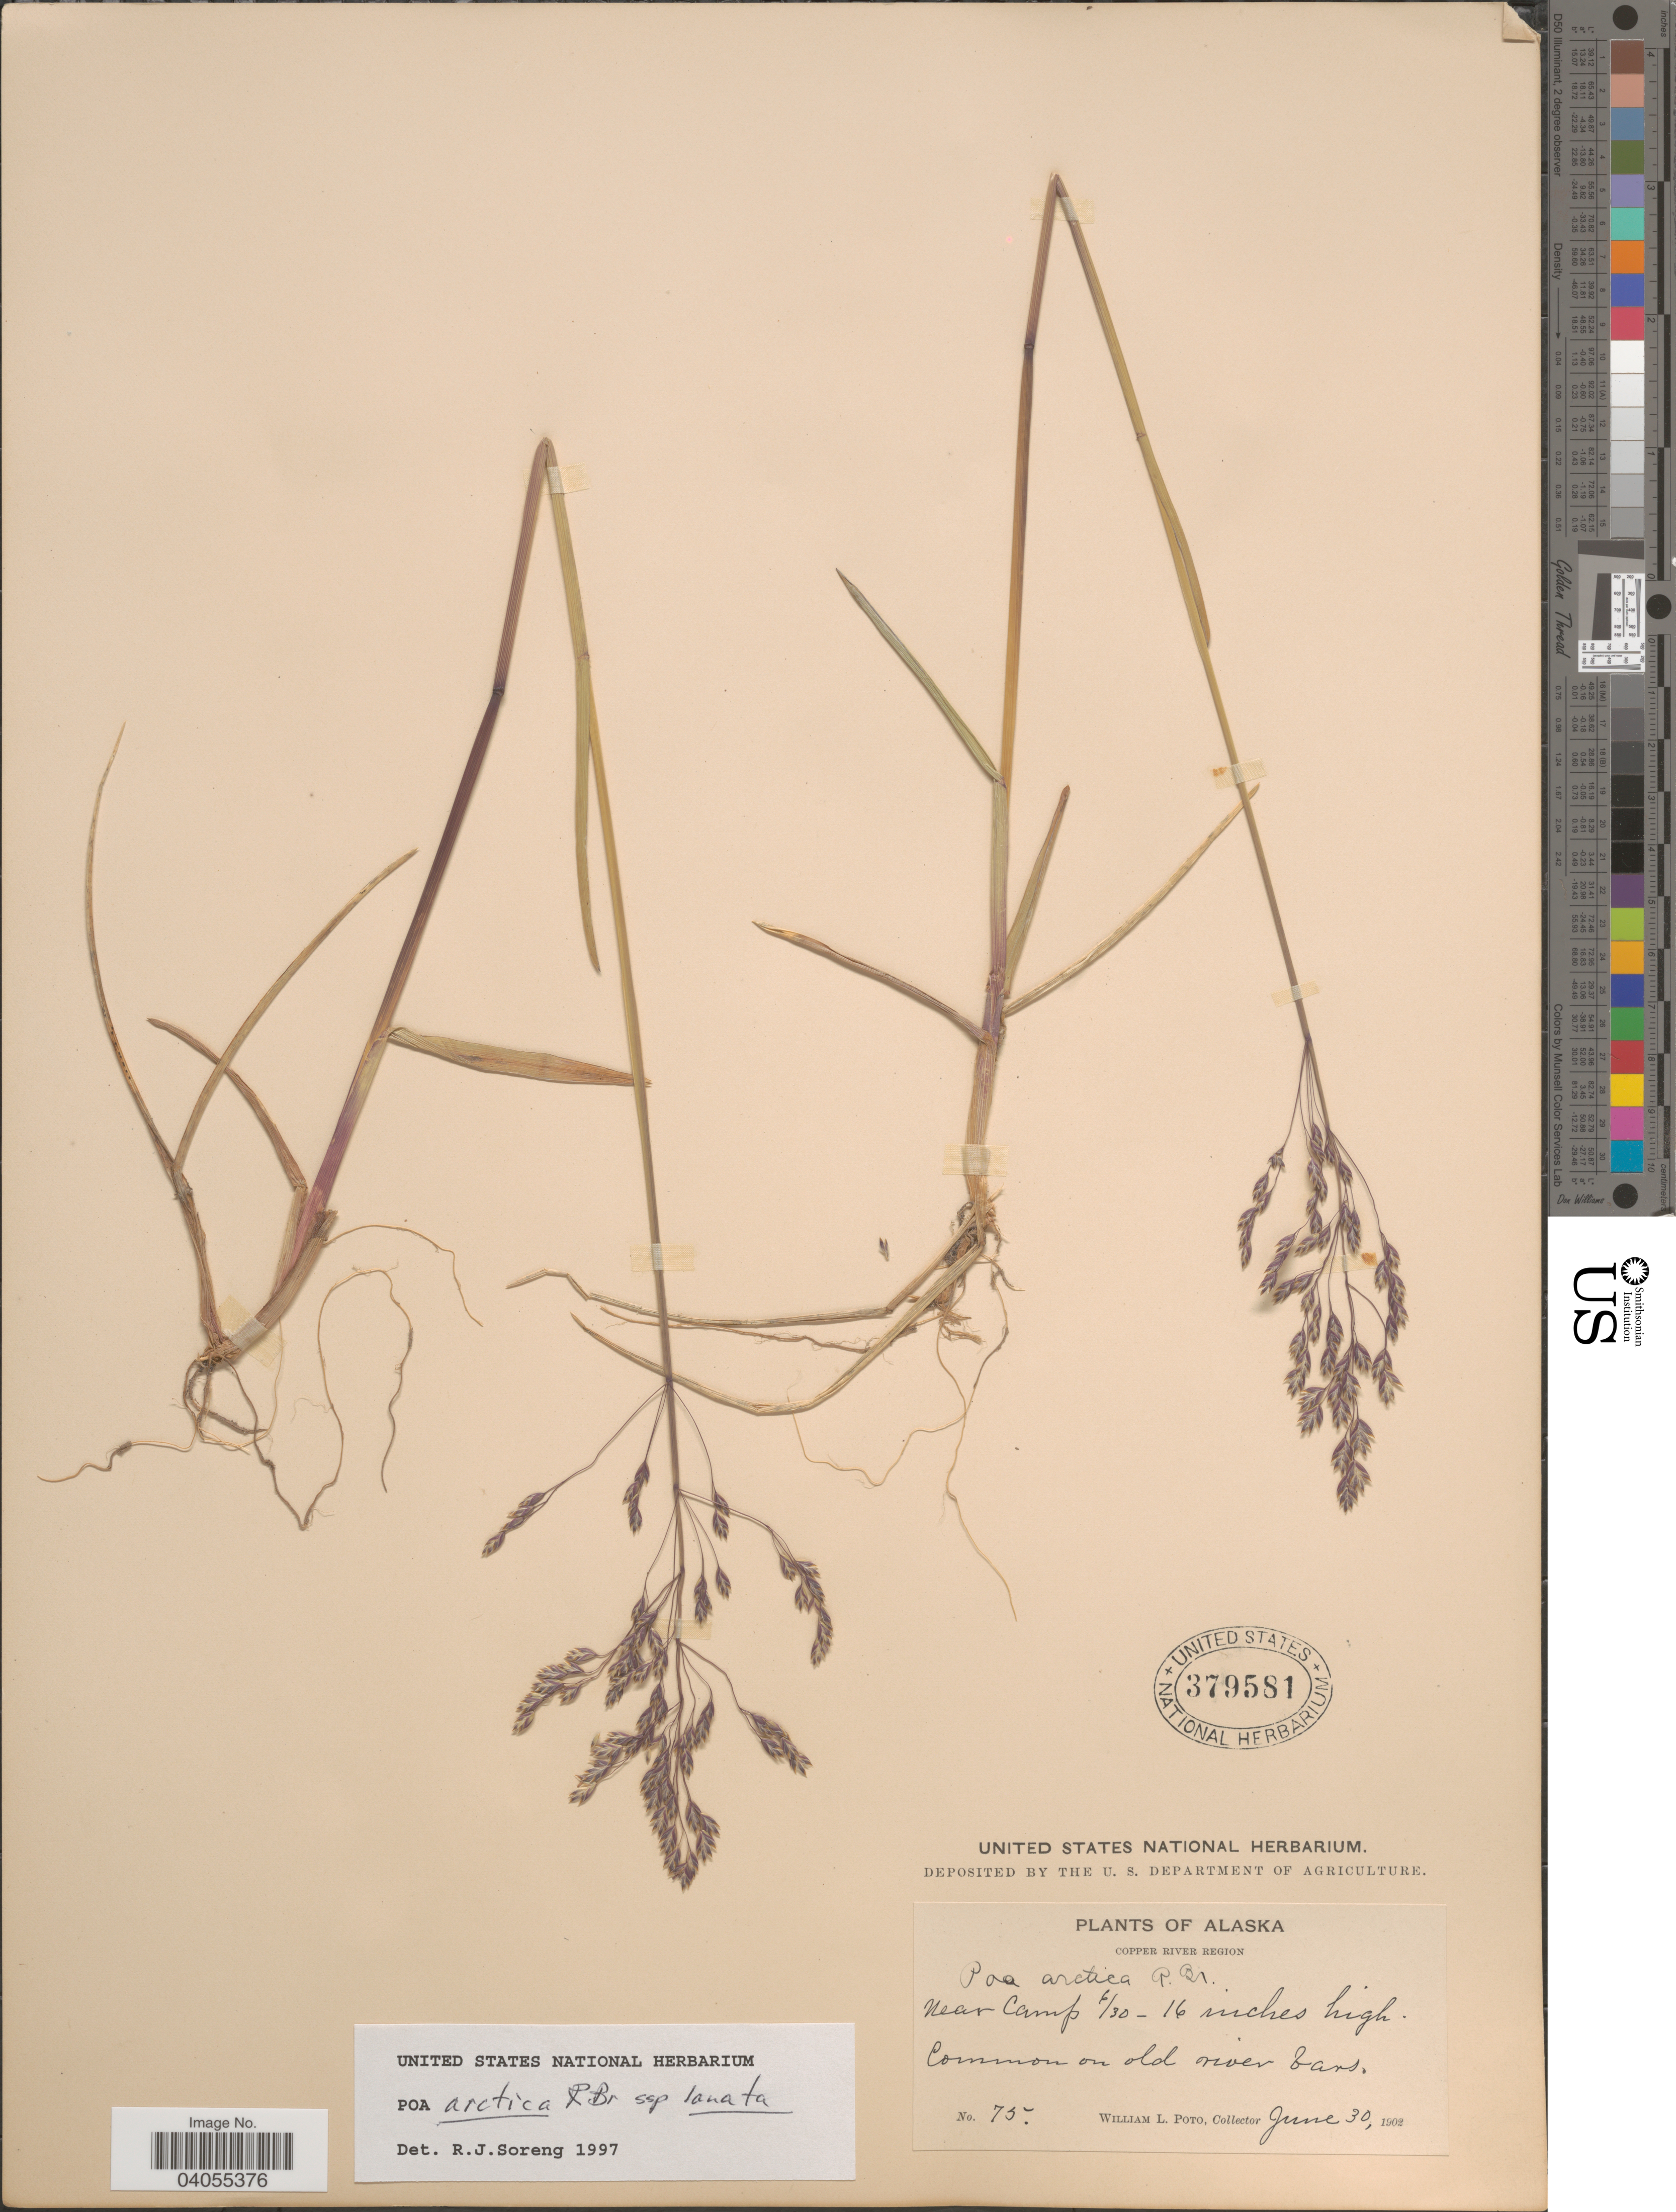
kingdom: Plantae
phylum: Tracheophyta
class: Liliopsida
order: Poales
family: Poaceae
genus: Poa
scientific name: Poa arctica subsp. lanata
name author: (Scribn. & Merr.) Soreng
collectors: W. Poto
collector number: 75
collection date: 1902-06-30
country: United States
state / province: Alaska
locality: Copper River Region. Near Camp. On old river bars.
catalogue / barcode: US 379581